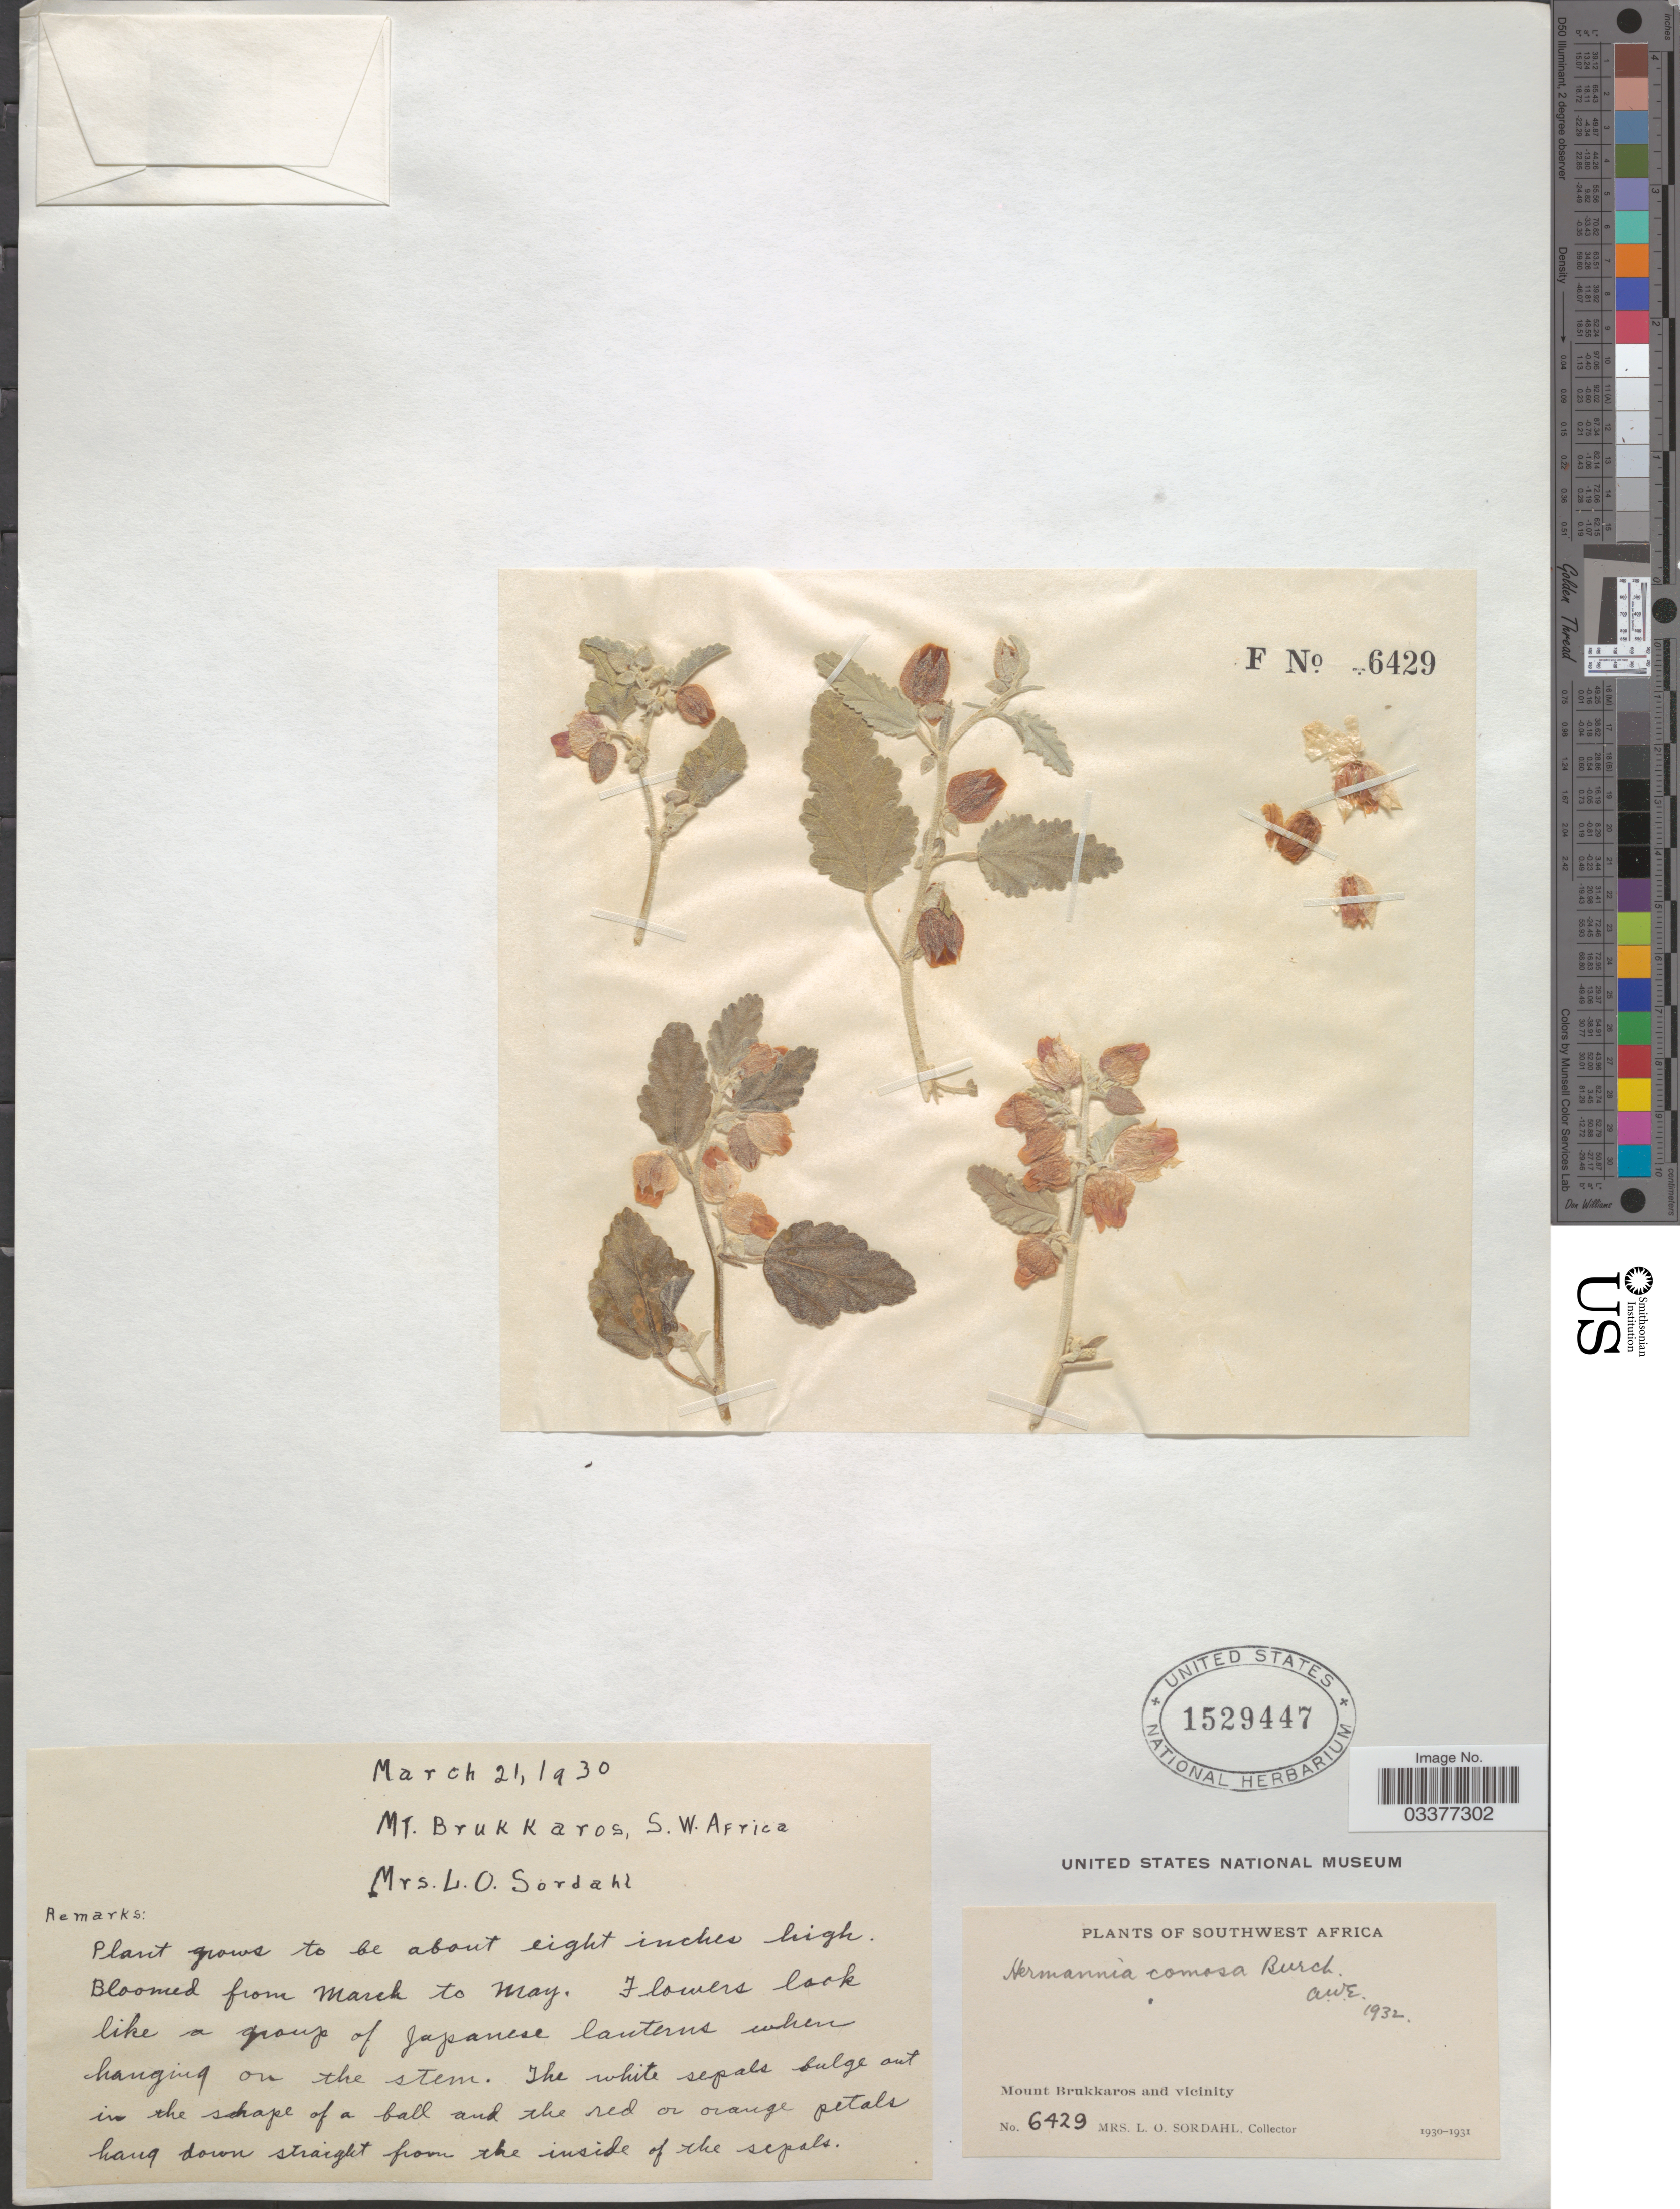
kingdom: Plantae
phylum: Tracheophyta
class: Magnoliopsida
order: Malvales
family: Malvaceae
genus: Hermannia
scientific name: Hermannia comosa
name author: ex DC.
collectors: L. Sordahl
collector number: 6429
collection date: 1930-03-21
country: Namibia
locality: Southwest Africa. Mount Brukkaros and vicinity.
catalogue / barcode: US 1529447